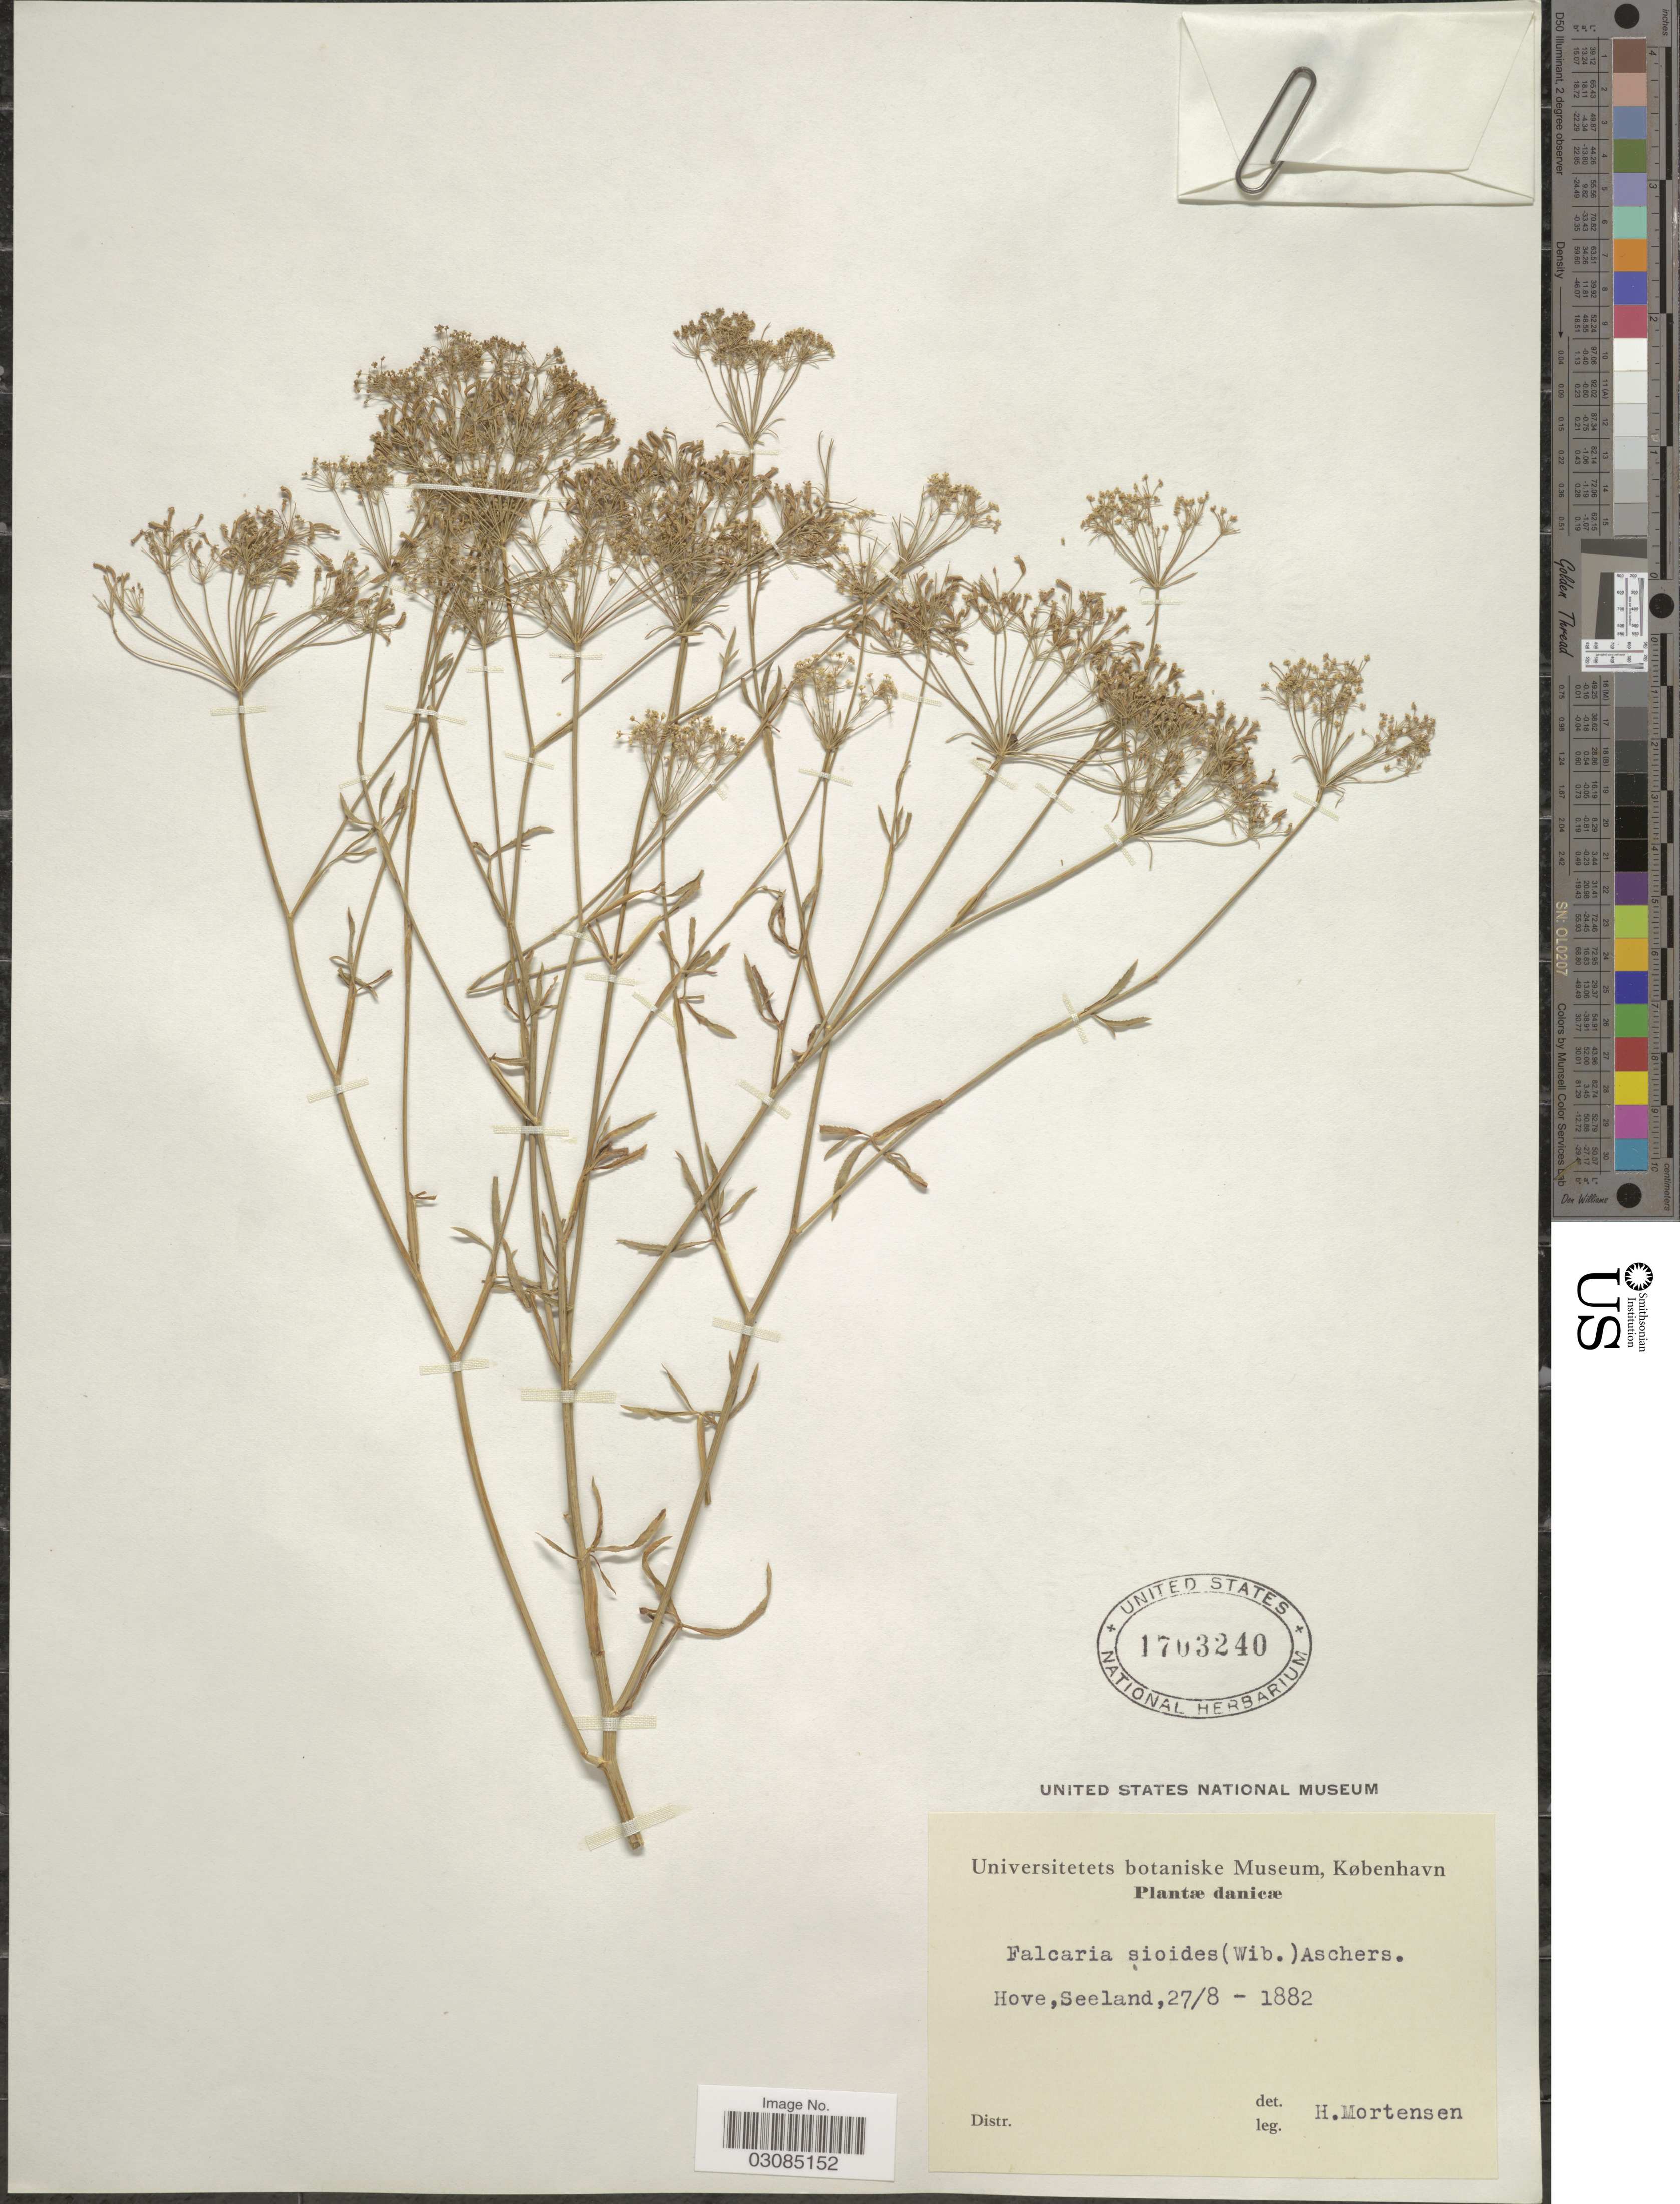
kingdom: Plantae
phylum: Tracheophyta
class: Magnoliopsida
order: Apiales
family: Apiaceae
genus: Falcaria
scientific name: Falcaria sioides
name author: (Wibel) Asch.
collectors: H. Mortensen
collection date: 1882-08-27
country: Denmark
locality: Danicæ. Hove, Seeland.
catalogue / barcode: US 1703240